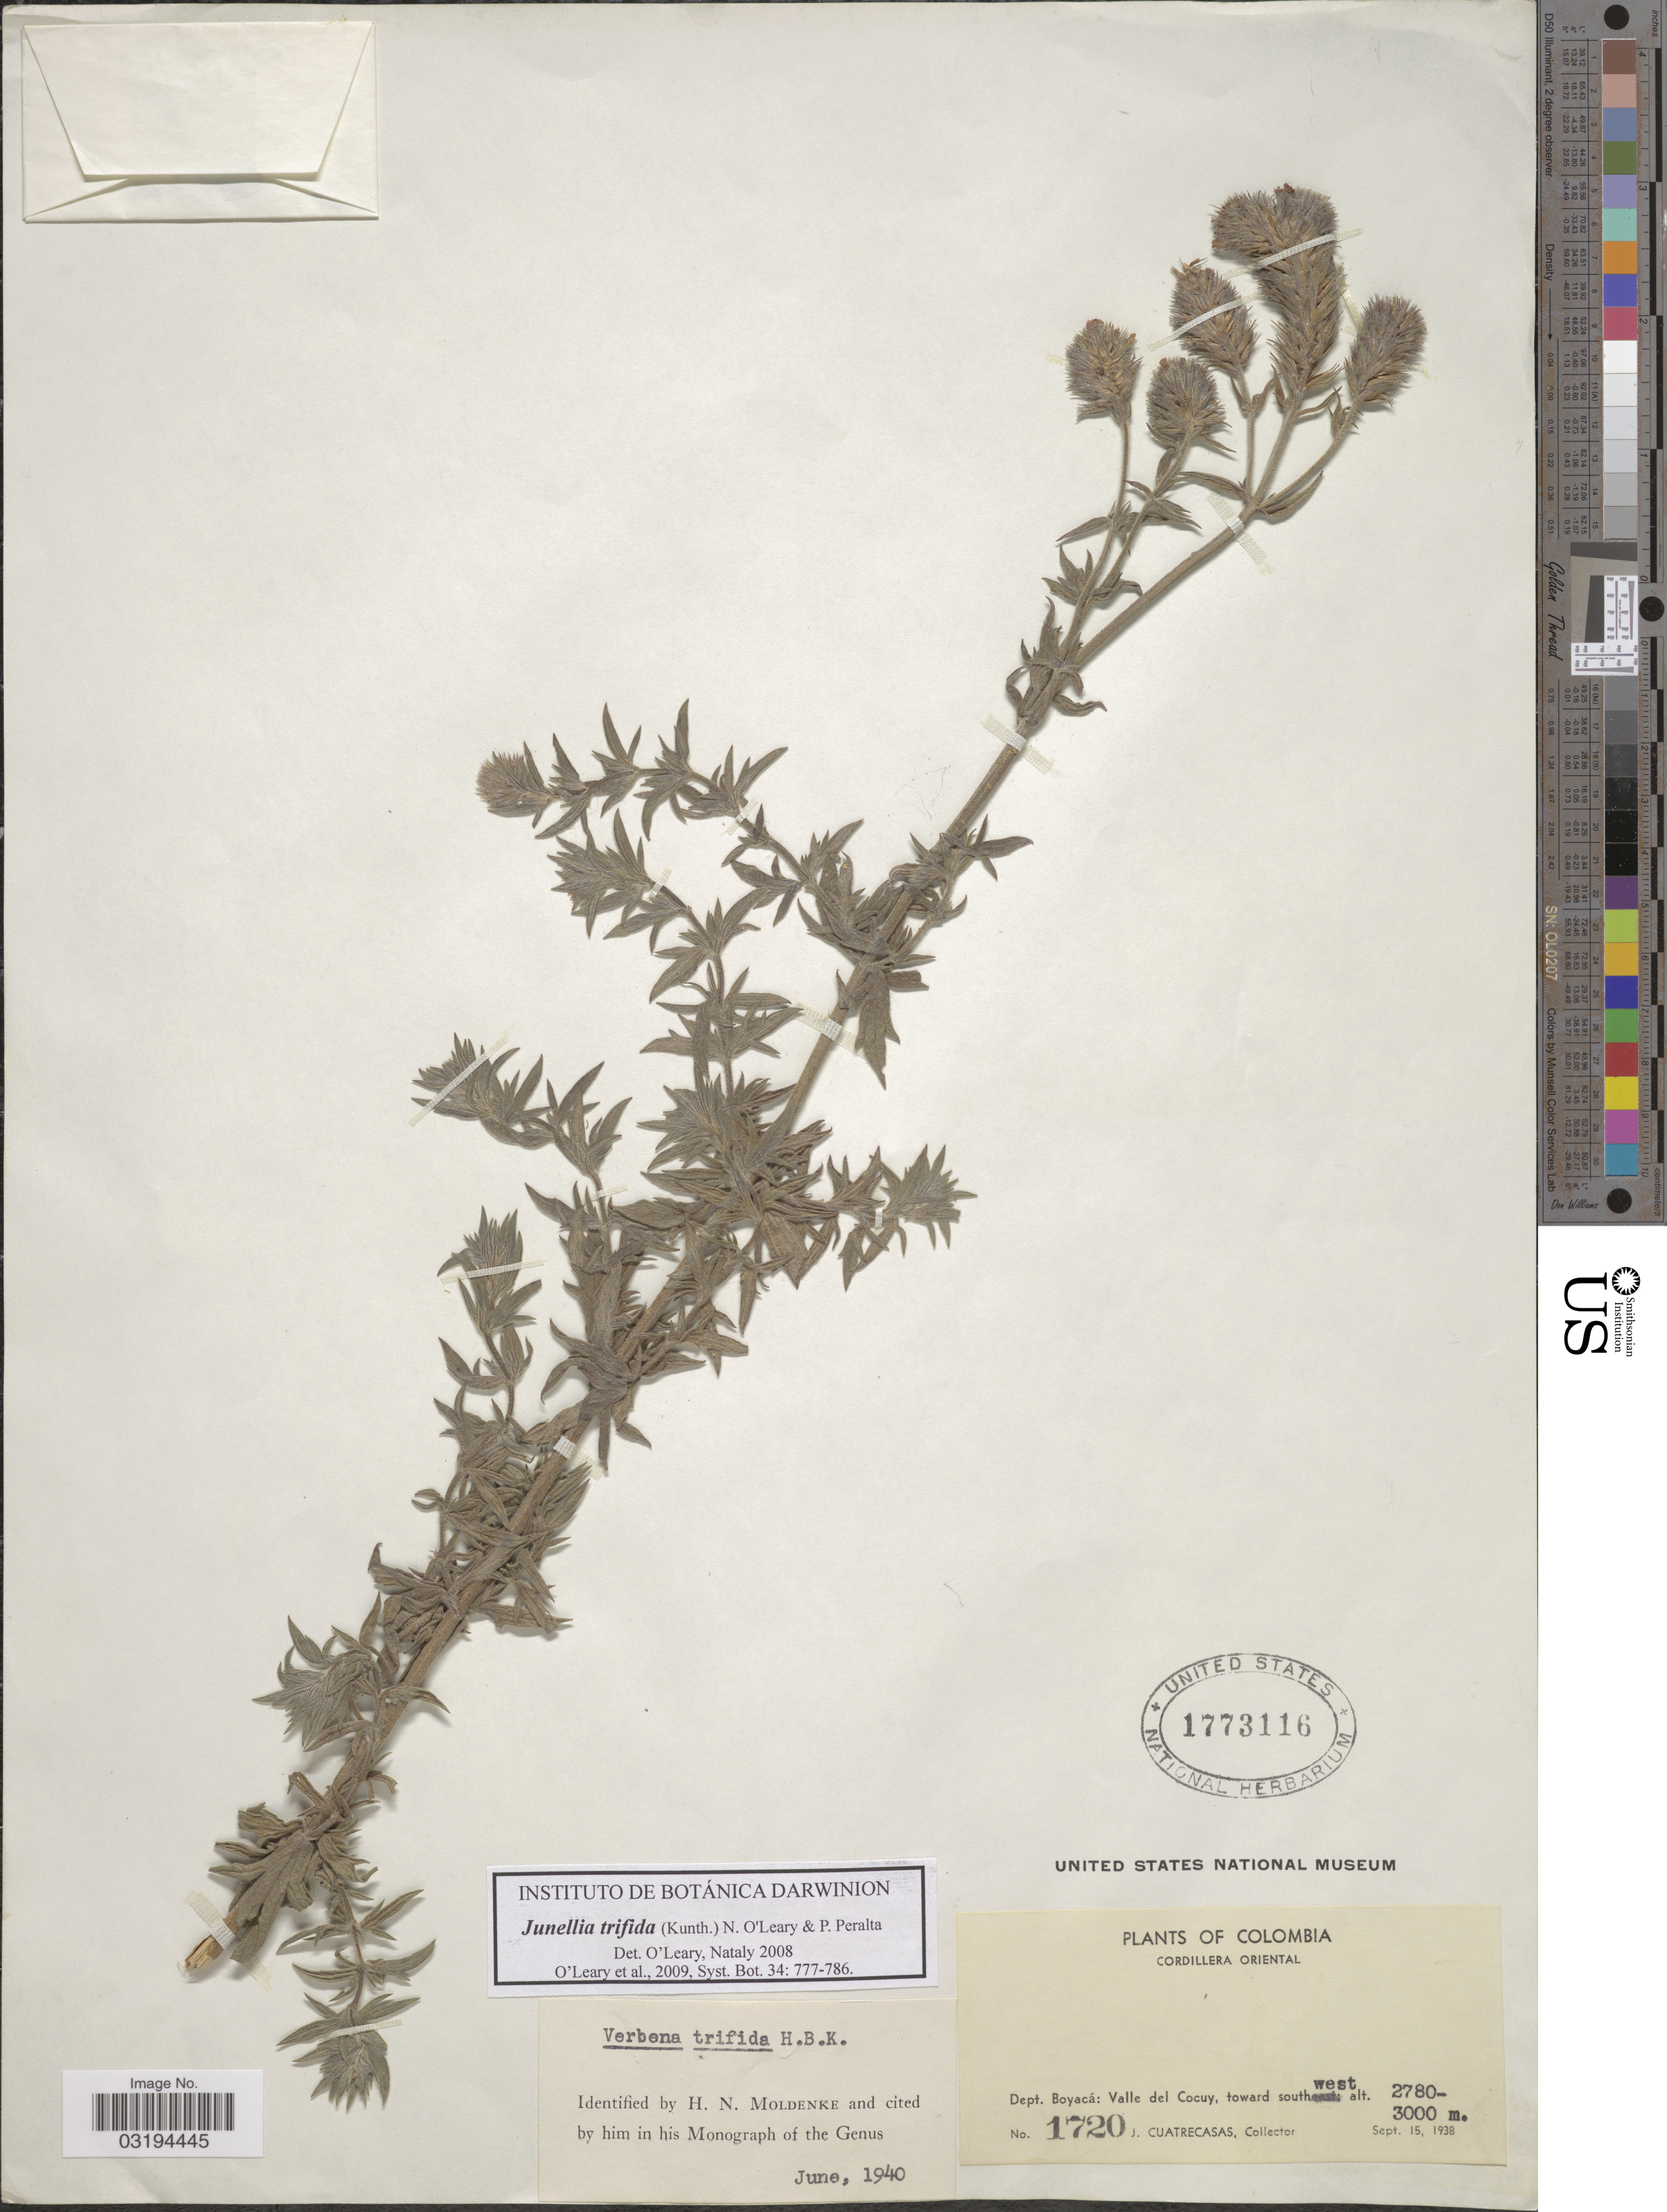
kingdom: Plantae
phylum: Tracheophyta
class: Magnoliopsida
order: Lamiales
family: Verbenaceae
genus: Verbena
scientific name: Verbena trifida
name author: Kunth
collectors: J. Cuatrecasas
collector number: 1720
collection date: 1938-09-15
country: Colombia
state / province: Boyacá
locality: Cordillera Oriental, Dept. Boyacá: Valle de Cocuy, toward southwest.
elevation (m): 2780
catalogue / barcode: US 1773116